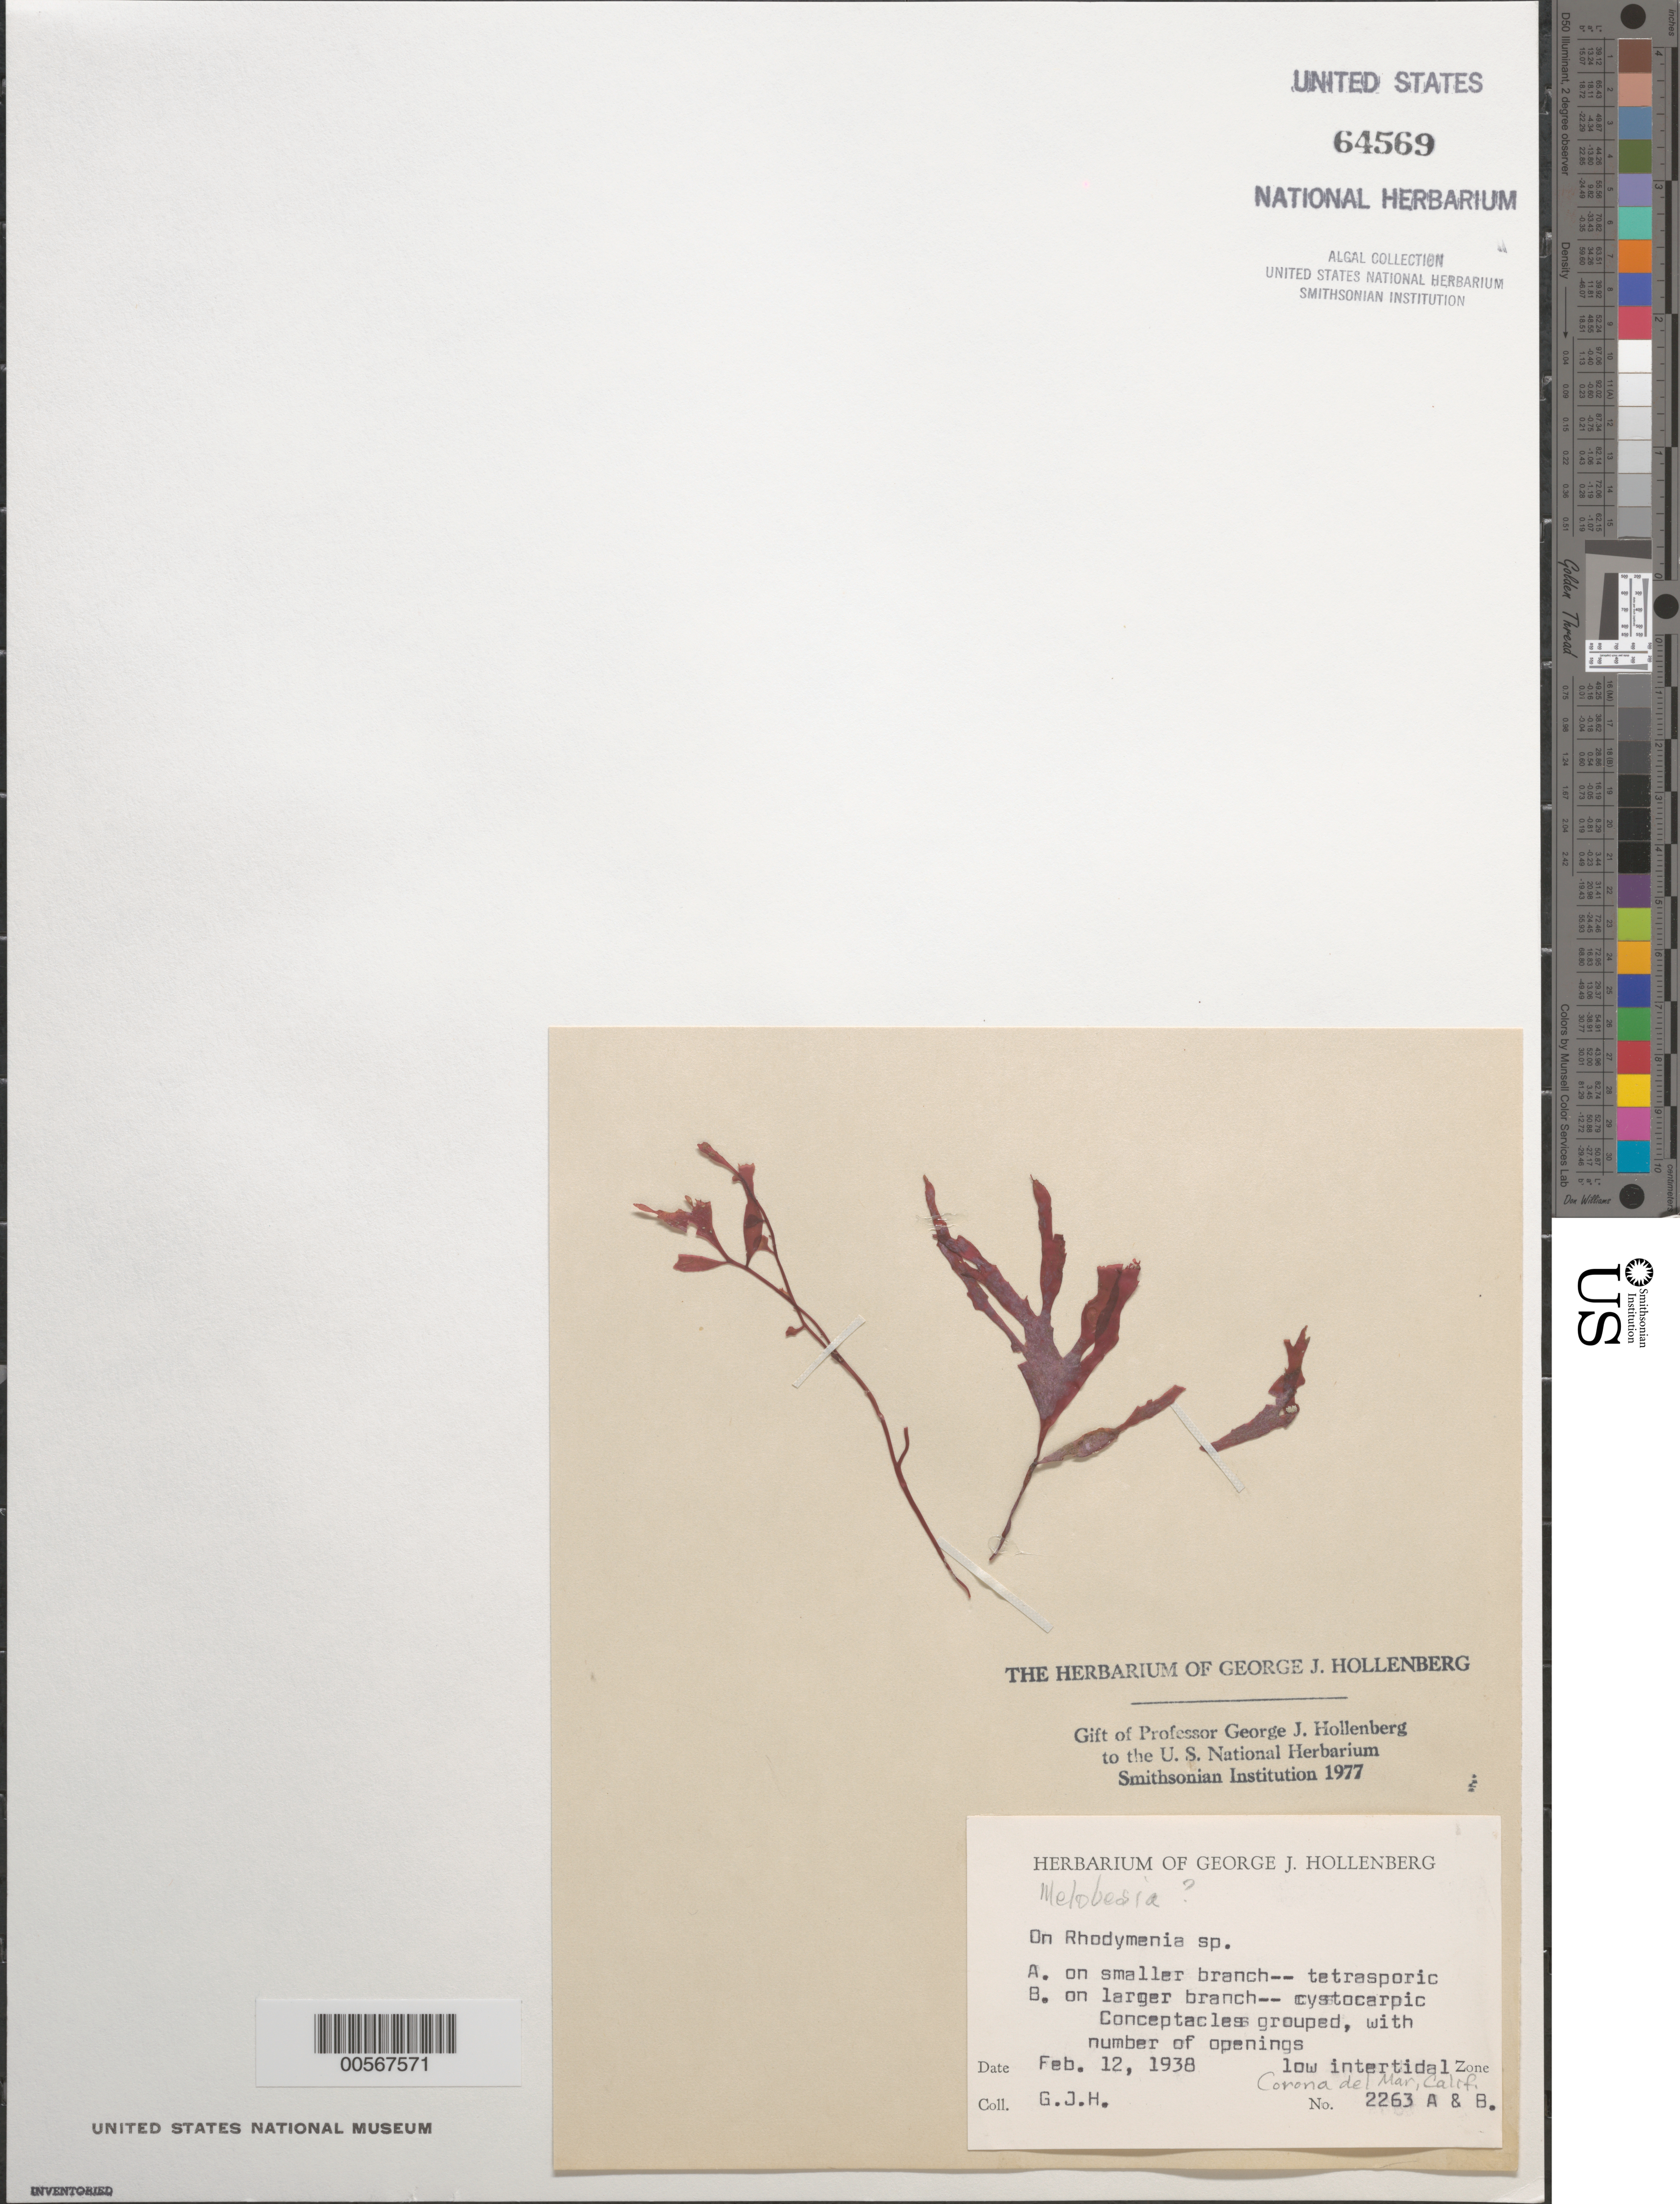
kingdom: Plantae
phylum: Rhodophyta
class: Florideophyceae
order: Corallinales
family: Hapalidiaceae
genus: Melobesia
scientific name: Melobesia sp.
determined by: Hollenberg, George J.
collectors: G. Hollenberg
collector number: GJH 2263A & GJH 2263B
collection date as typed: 12 Feb 1938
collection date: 1938-02-12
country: United States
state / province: California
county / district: Orange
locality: Corona del Mar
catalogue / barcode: US 64569